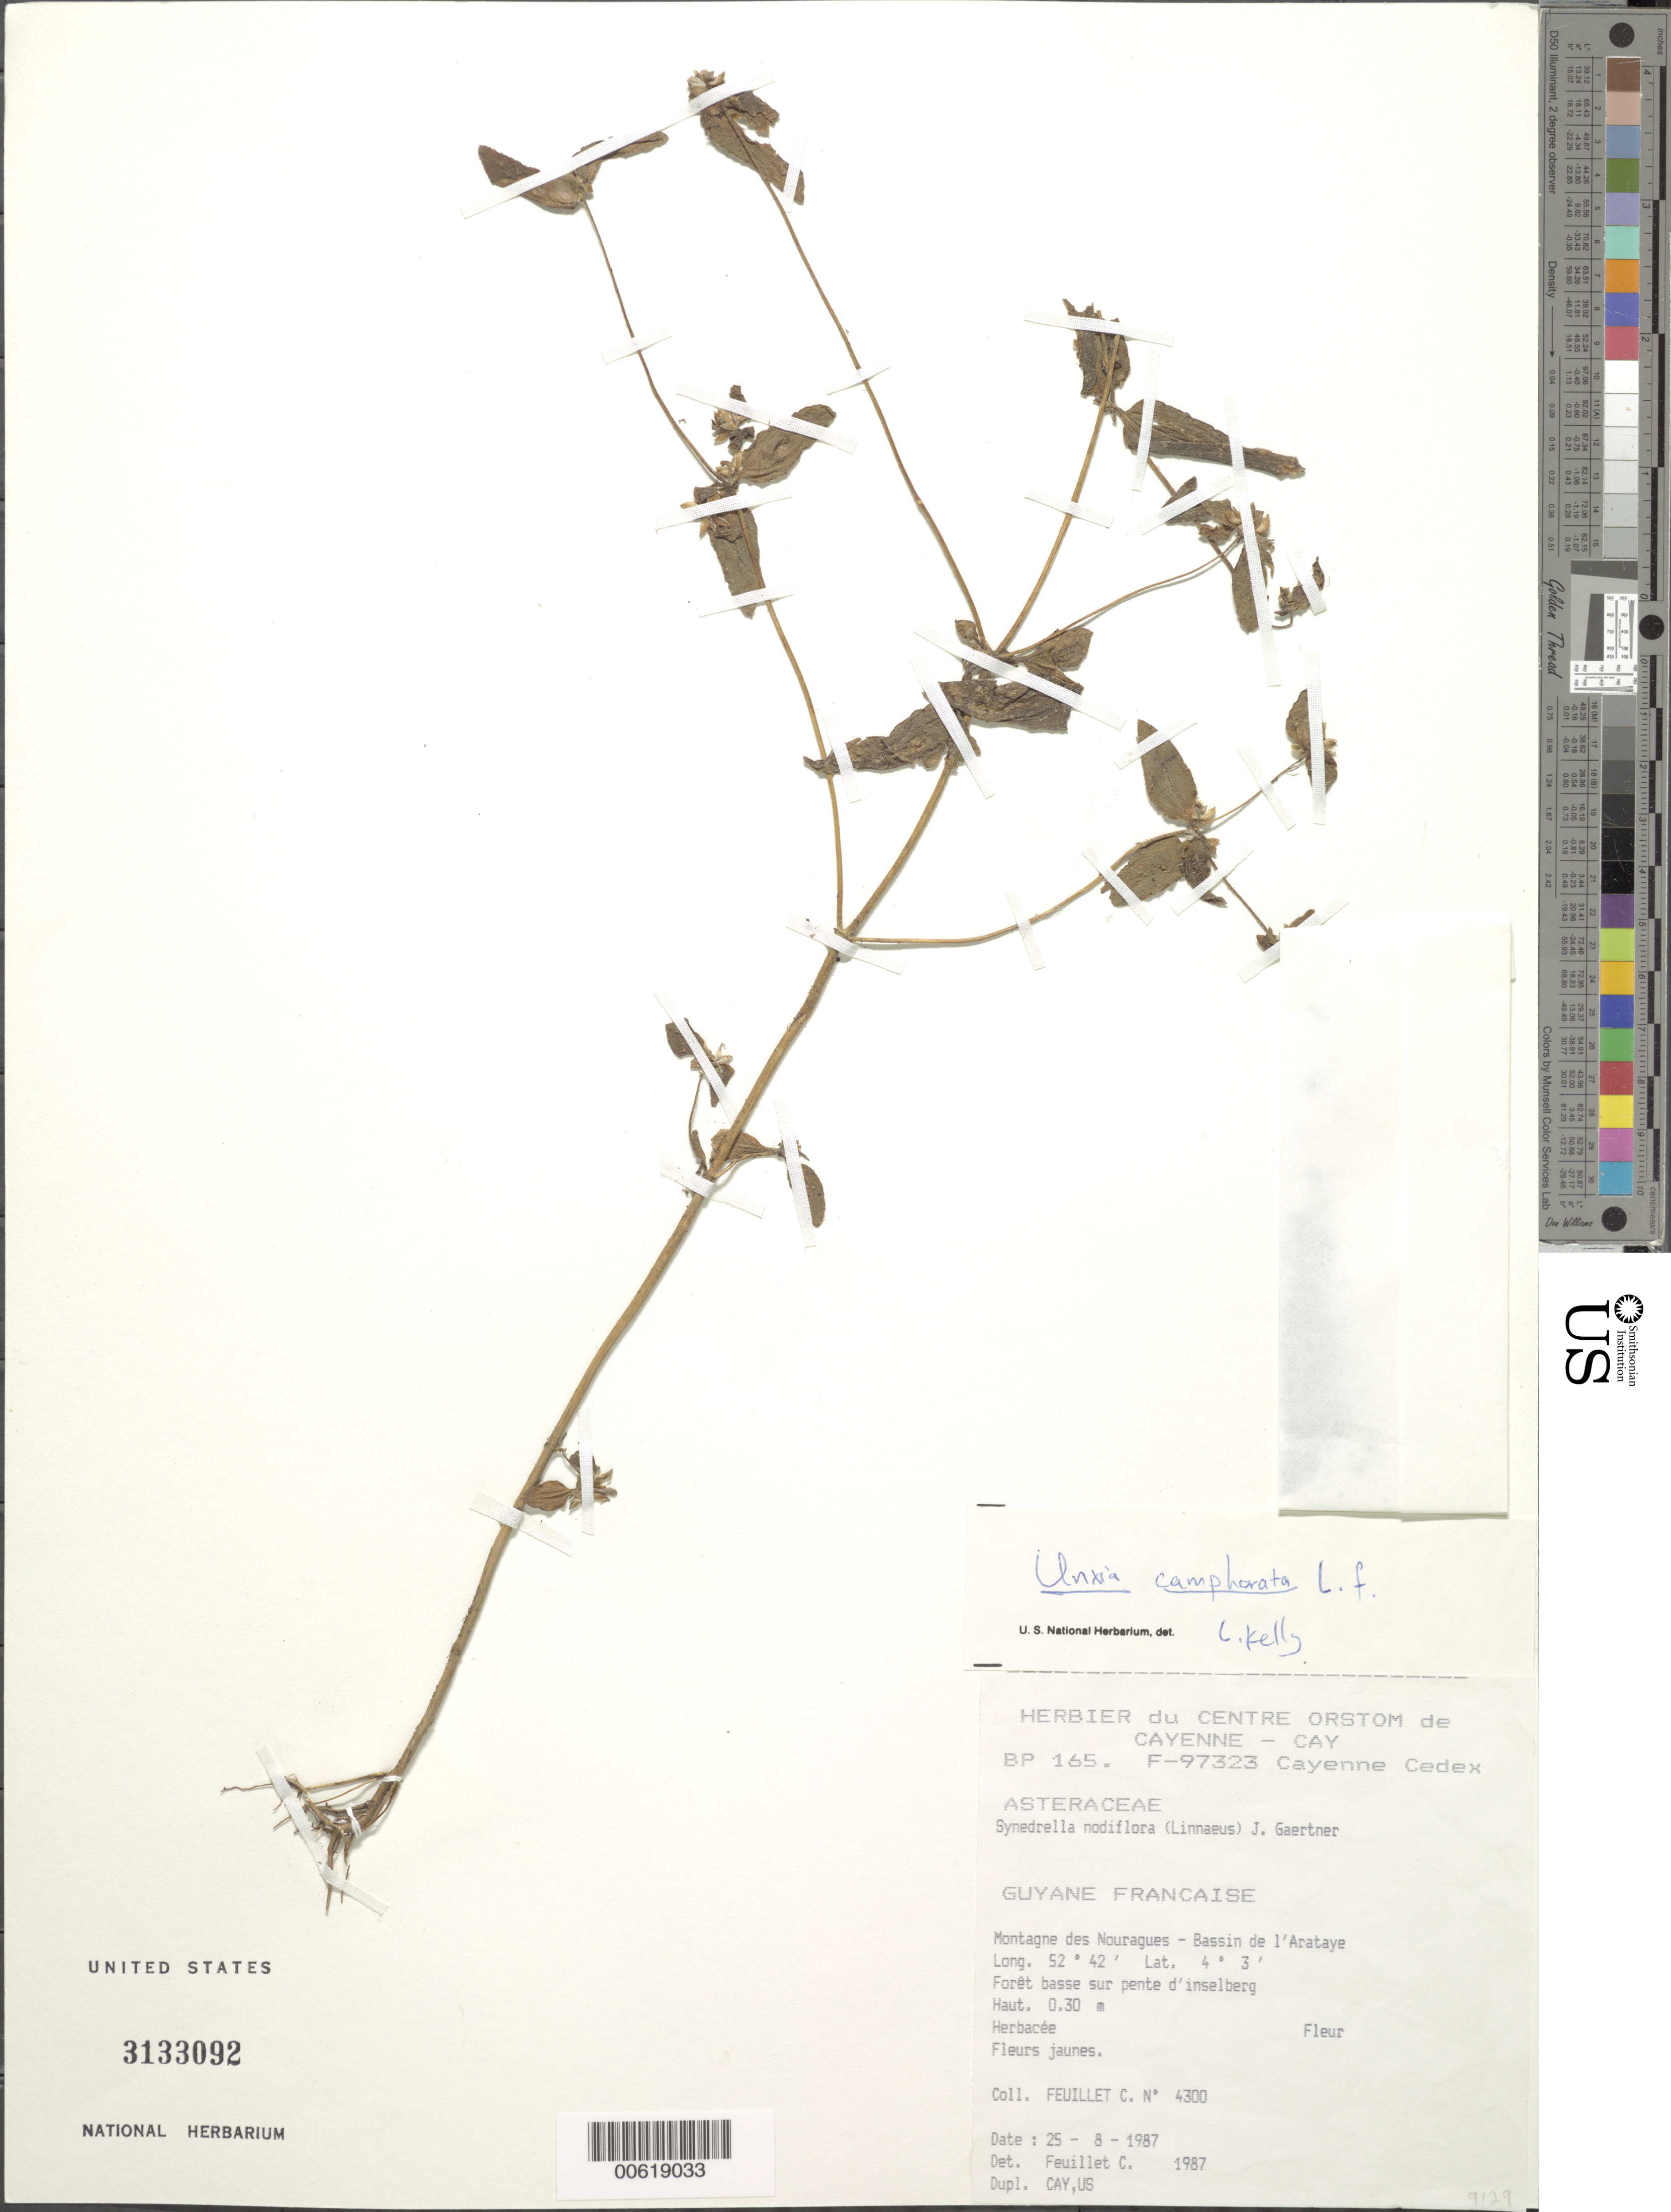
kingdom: Plantae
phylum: Tracheophyta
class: Magnoliopsida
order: Asterales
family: Asteraceae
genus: Unxia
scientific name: Unxia camphorata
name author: L. f.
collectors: C. Feuillet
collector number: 4300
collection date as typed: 25 Aug 1987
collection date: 1987-08-25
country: French Guiana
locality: Station des Nouragues, Bassin de l'Approuague, Arataye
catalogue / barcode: US 3133092